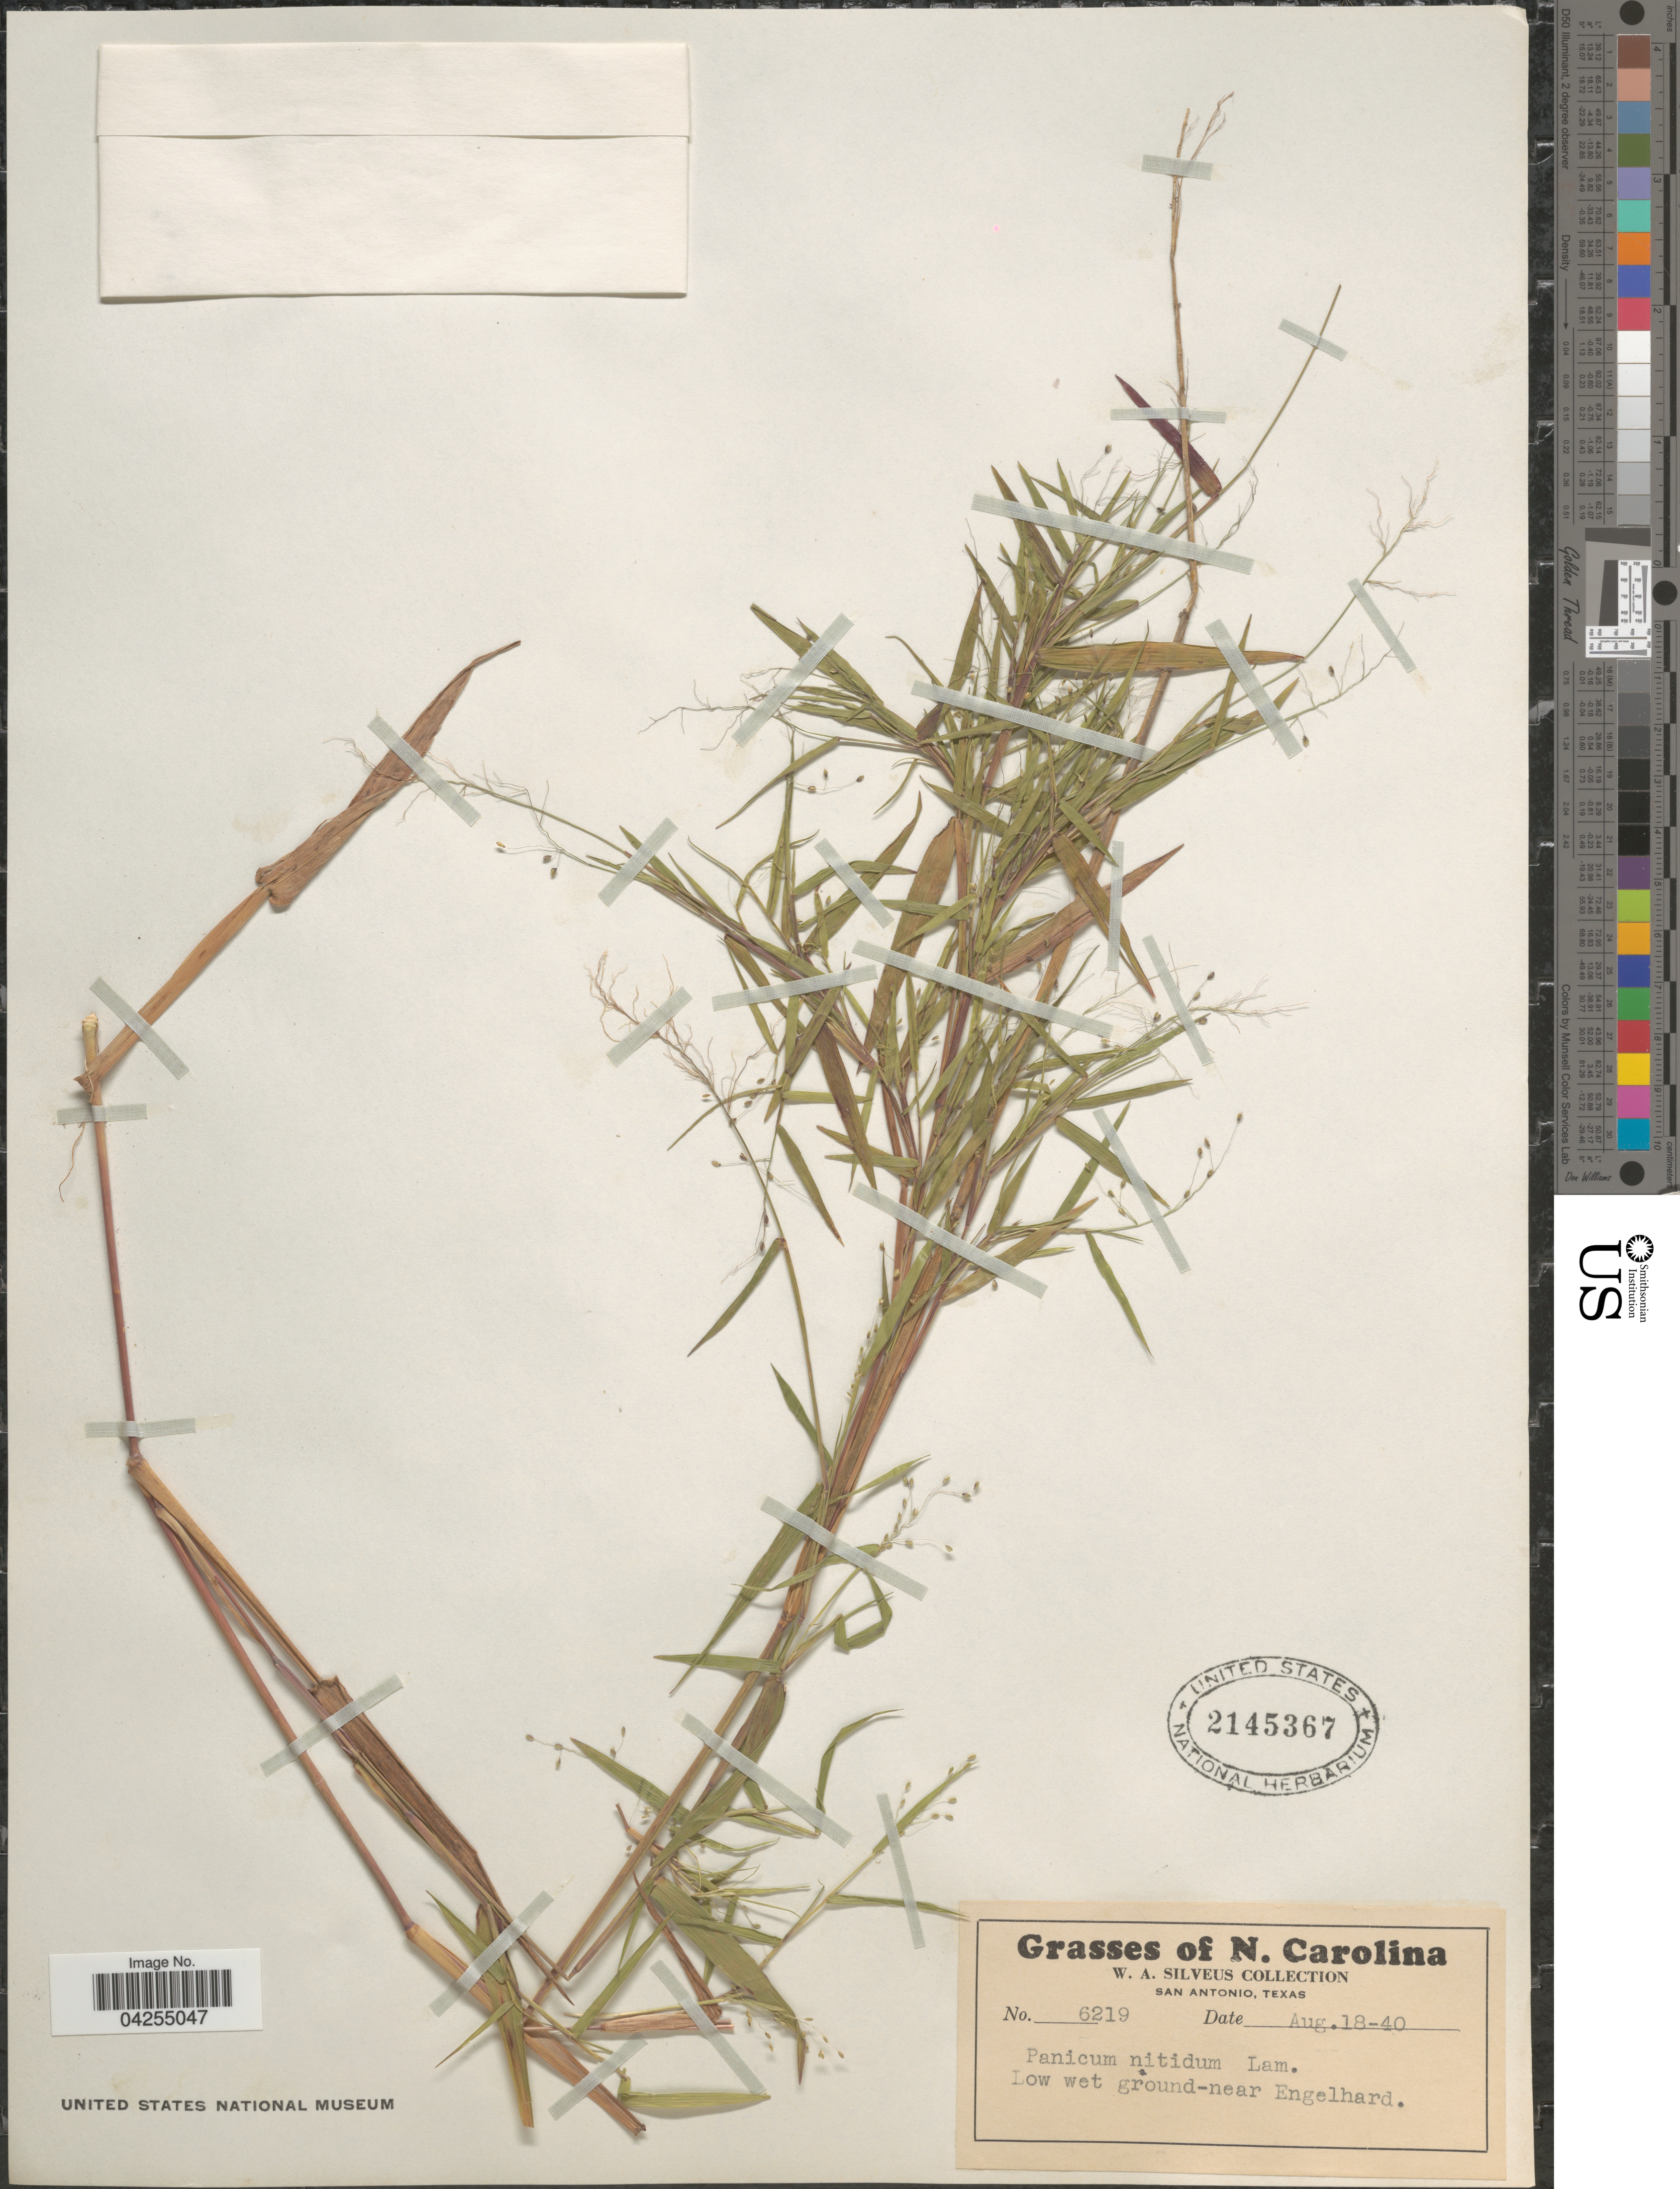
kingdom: Plantae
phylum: Tracheophyta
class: Liliopsida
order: Poales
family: Poaceae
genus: Dichanthelium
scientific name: Dichanthelium dichotomum var. dichotomum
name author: (L.) Gould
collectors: W. Silveus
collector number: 6219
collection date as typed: Transcribed d/m/y: 18/8/40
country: United States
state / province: North Carolina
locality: Low wet ground-near Engelhard.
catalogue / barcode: US 2145367